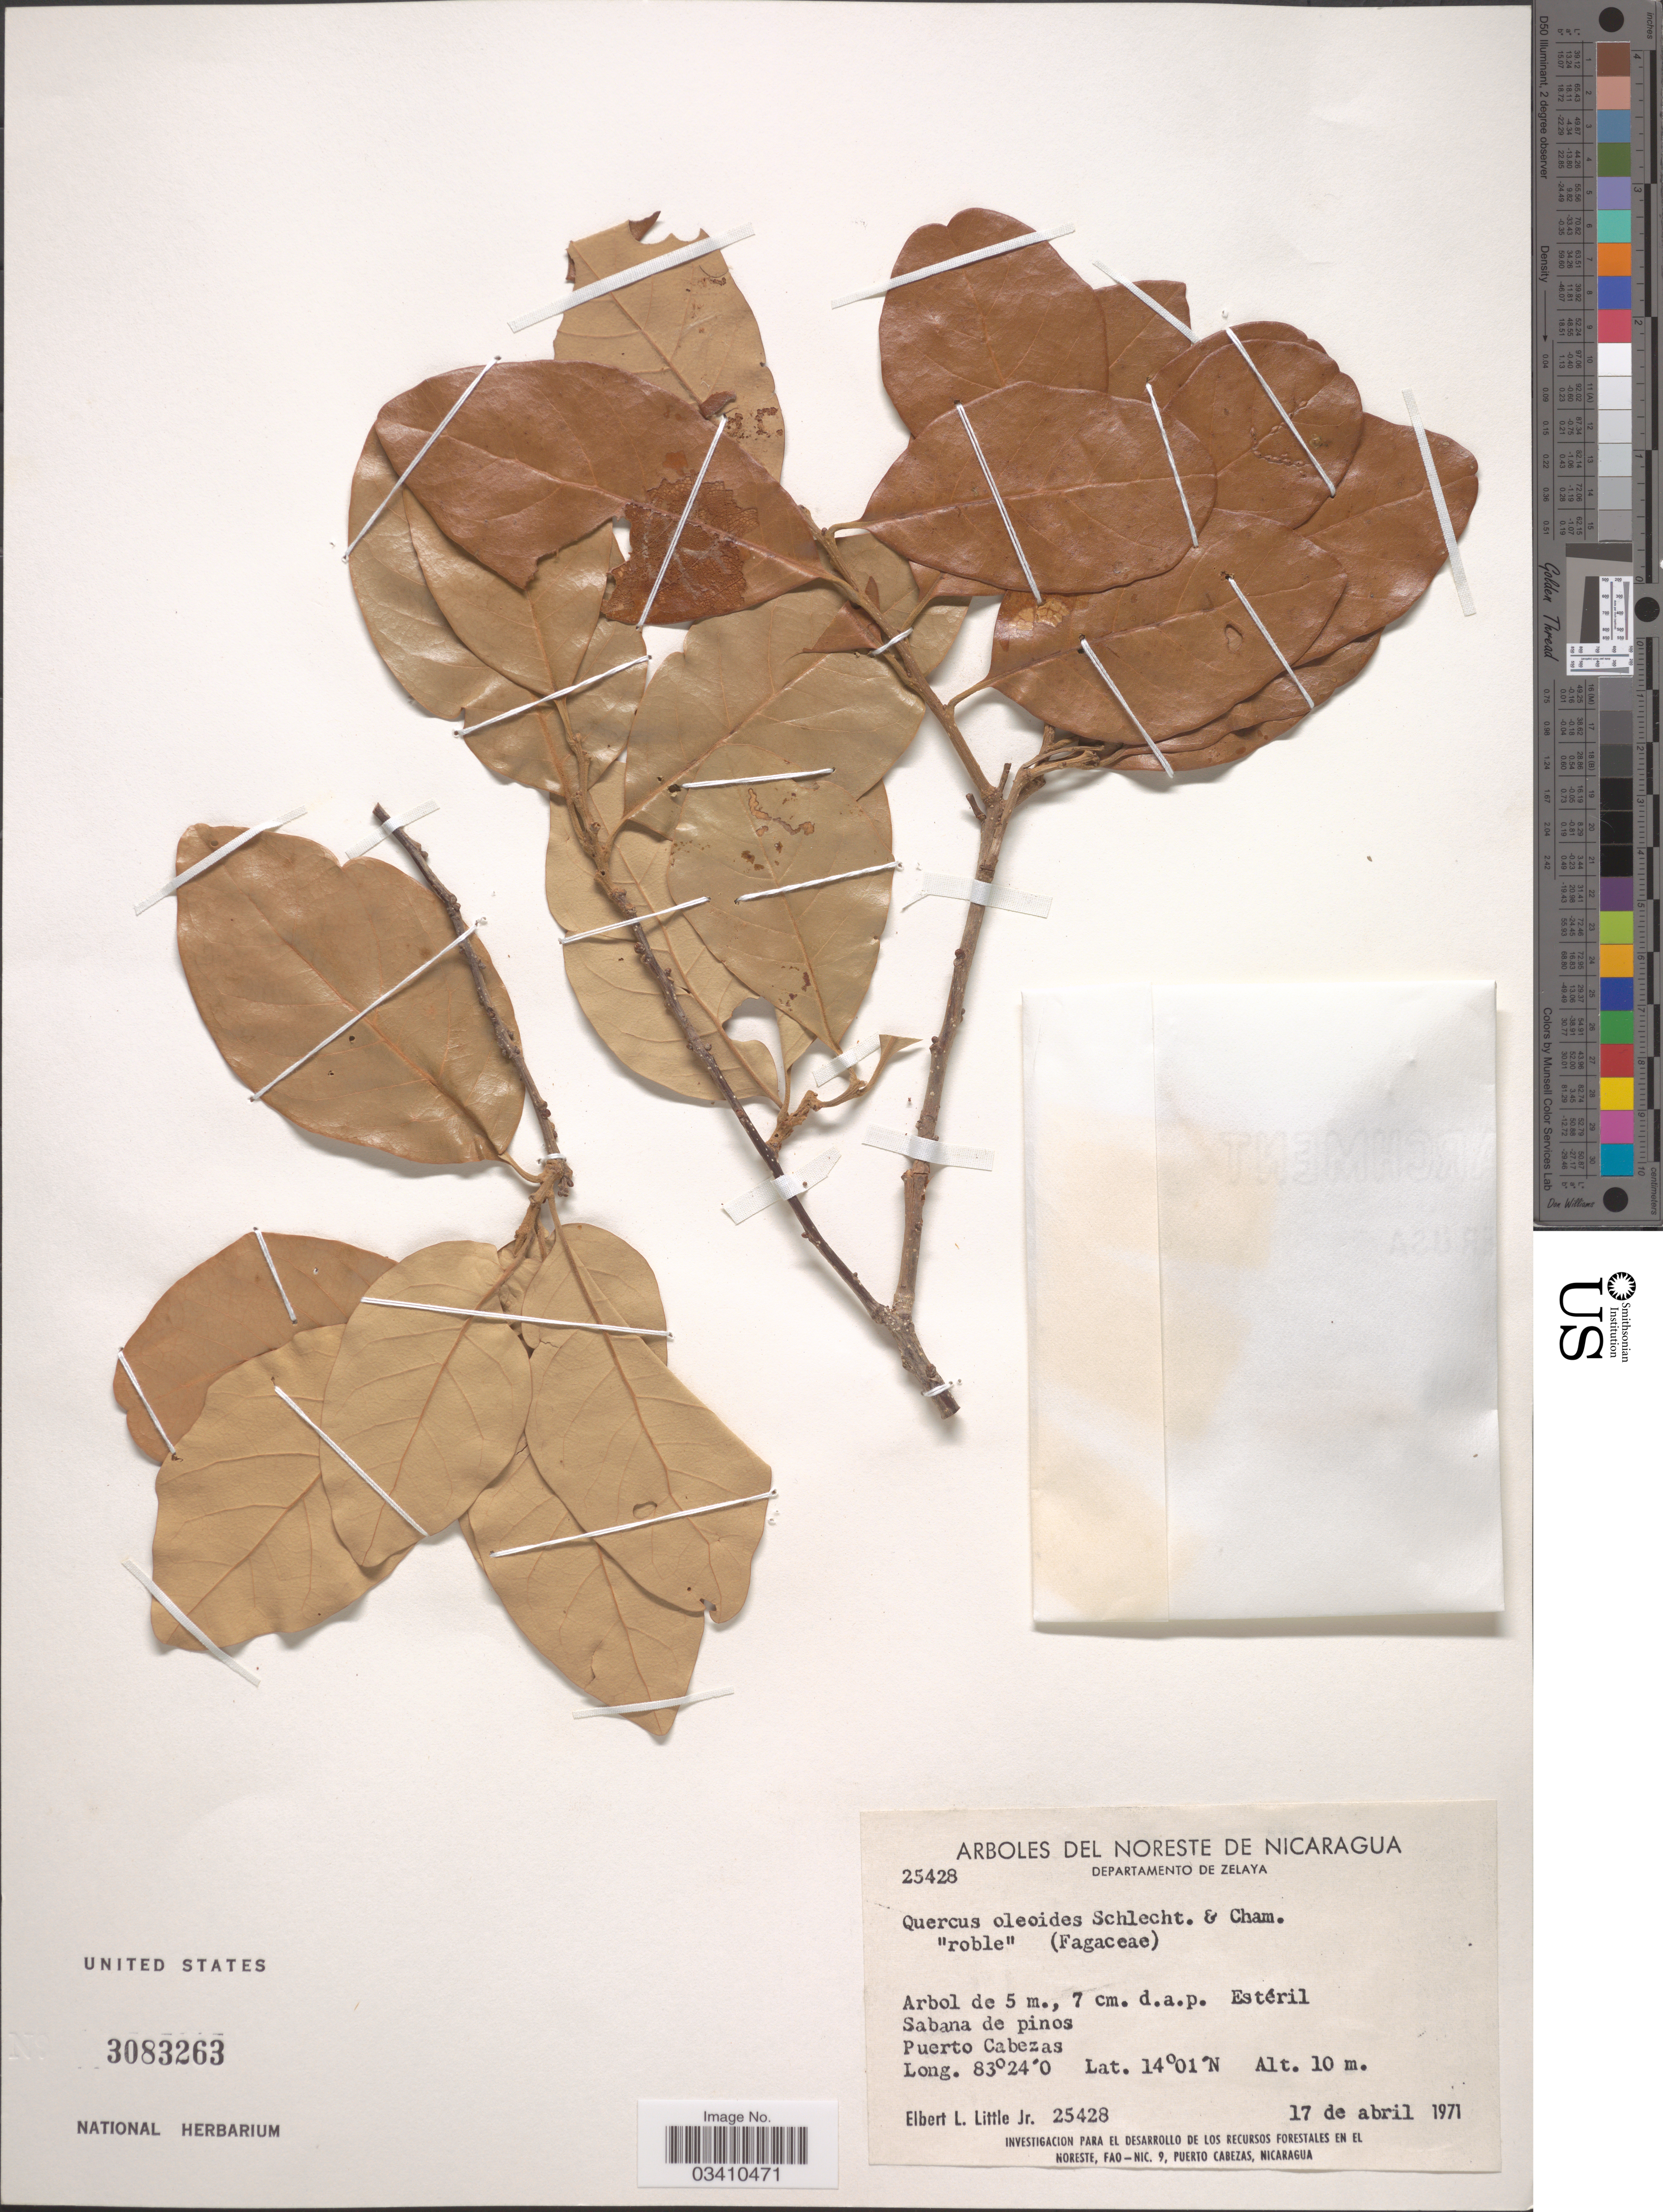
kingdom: Plantae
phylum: Tracheophyta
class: Magnoliopsida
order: Fagales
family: Fagaceae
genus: Quercus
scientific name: Quercus oleoides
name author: Schltdl. & Cham.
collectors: E. L. Little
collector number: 25428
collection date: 1971-04-17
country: Nicaragua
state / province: Atlántico Norte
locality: Noreste de Nicaragua. Departamento de Zelaya. Puerto Cabezas.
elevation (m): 10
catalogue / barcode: US 3083263